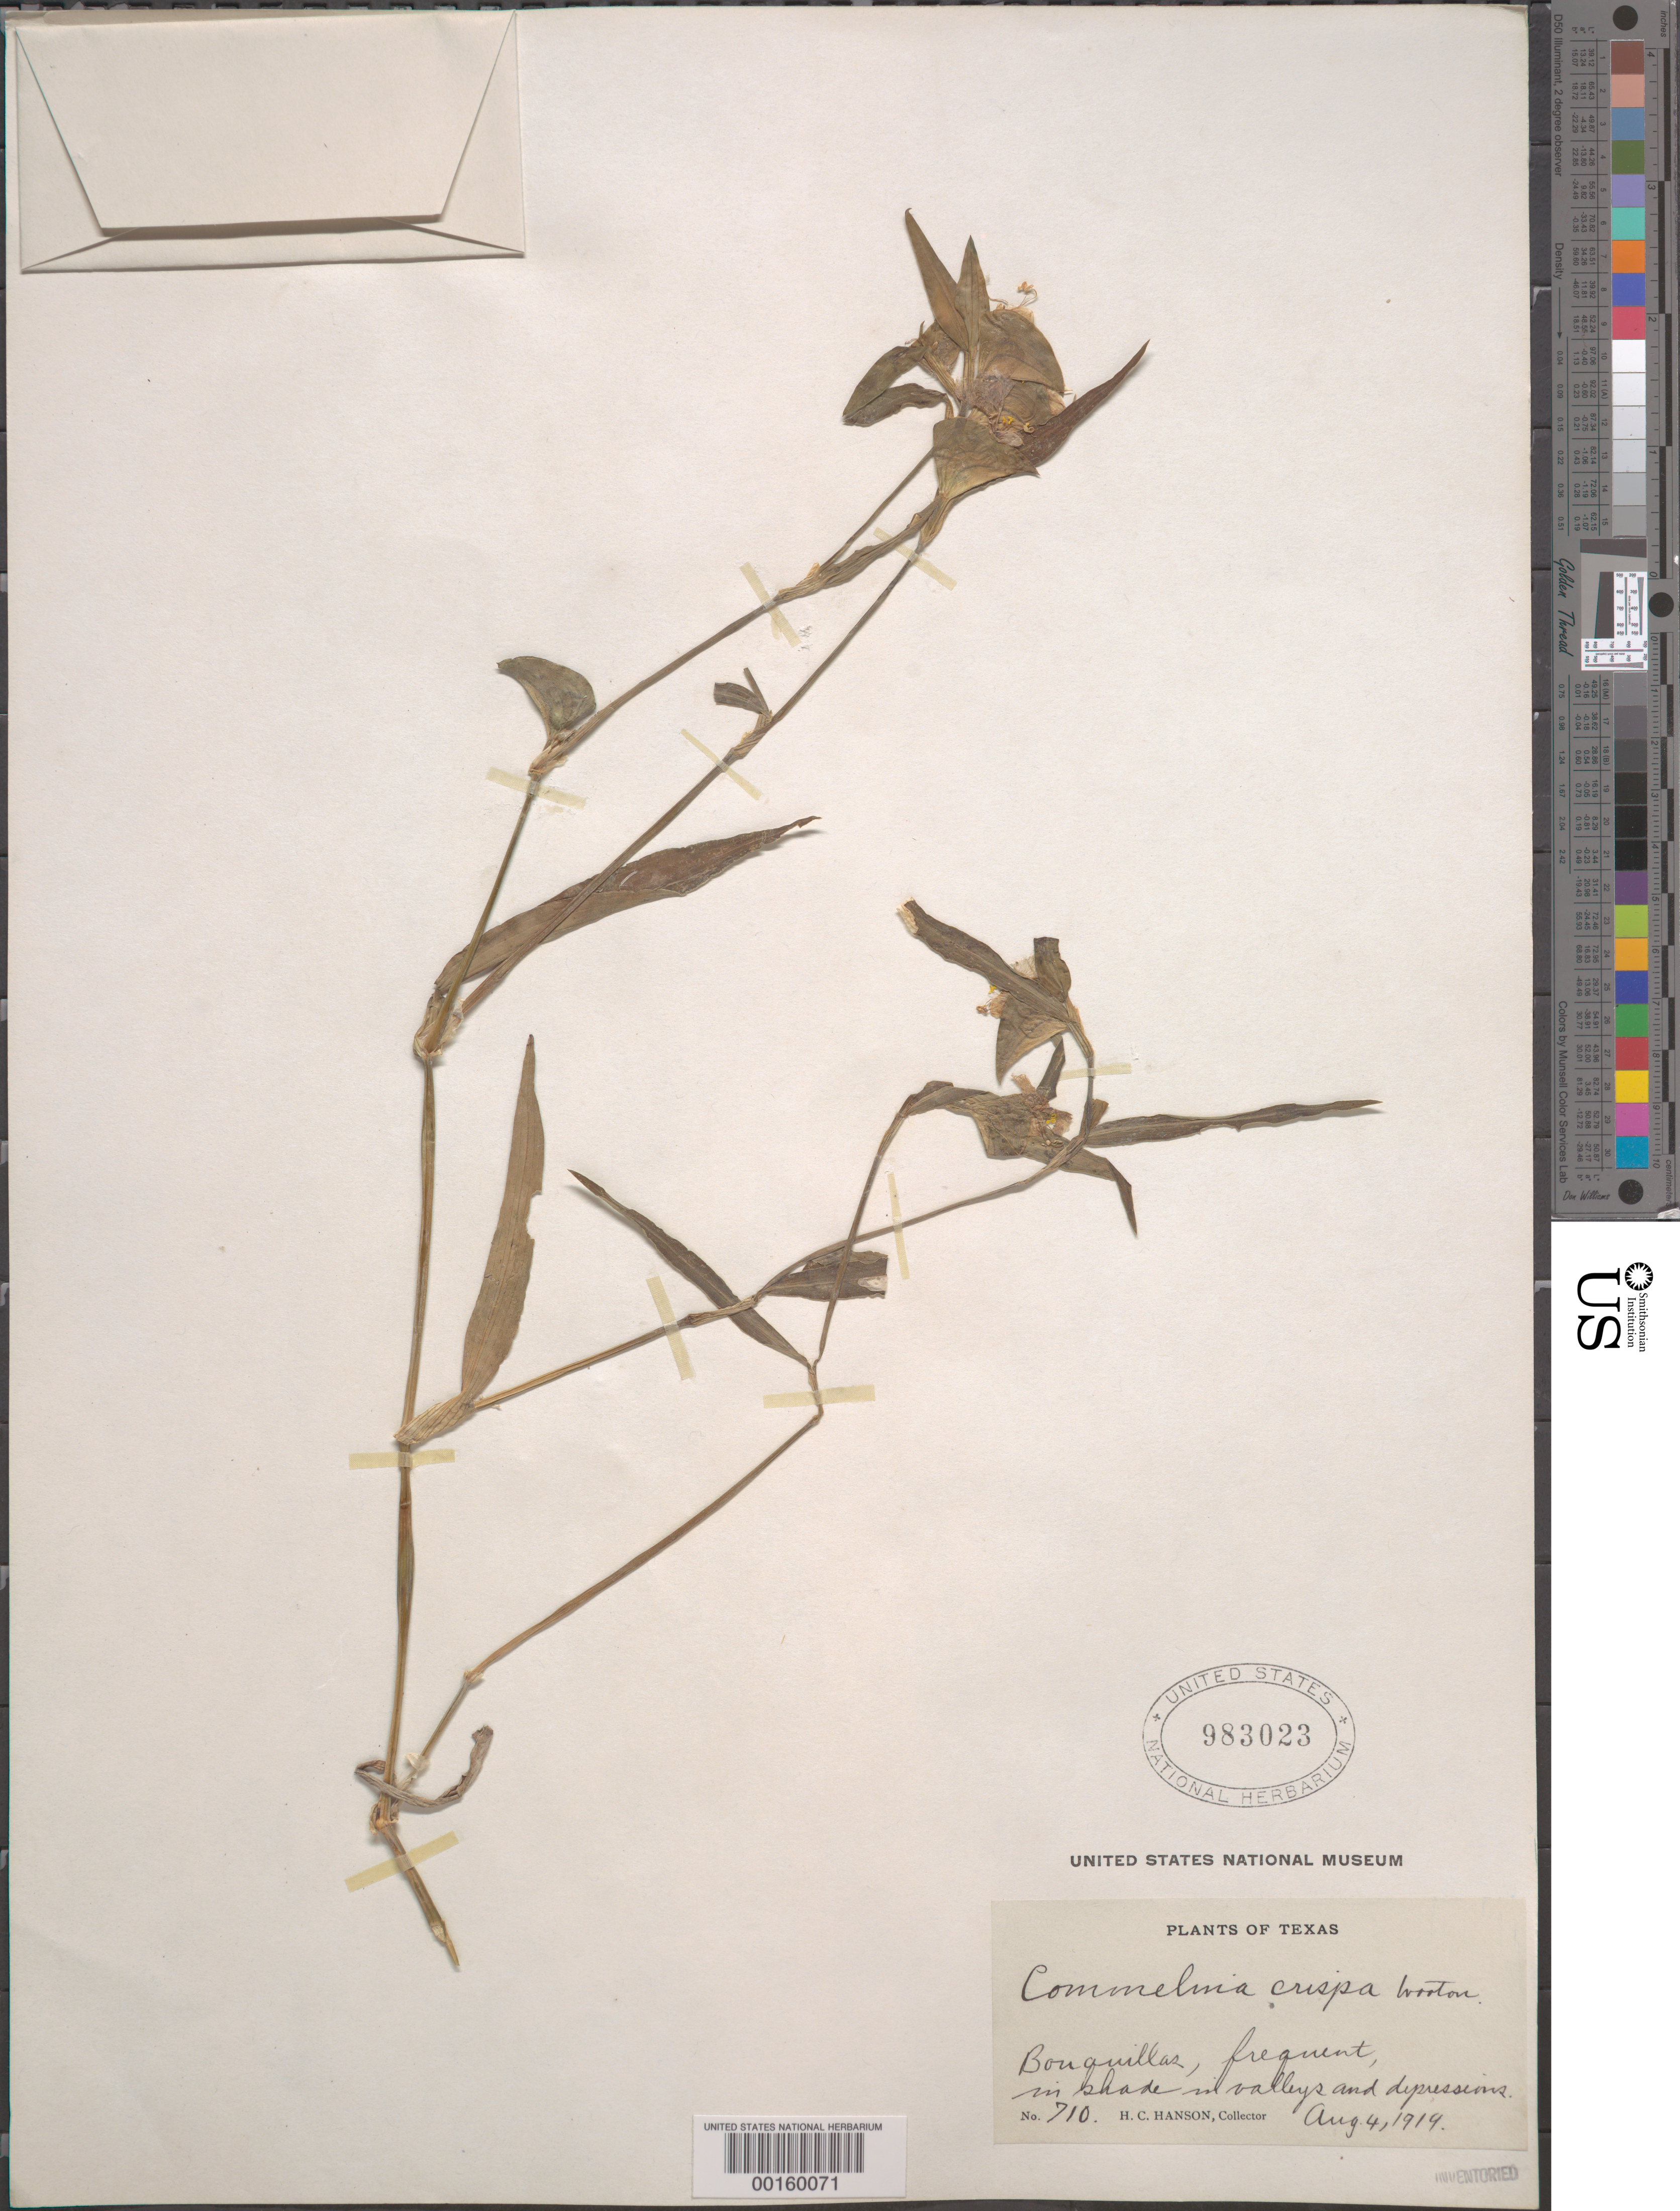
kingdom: Plantae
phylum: Tracheophyta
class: Liliopsida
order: Commelinales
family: Commelinaceae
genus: Commelina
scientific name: Commelina erecta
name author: L.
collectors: H. Hanson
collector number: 710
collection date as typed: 04 Aug 1919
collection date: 1919-08-04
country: United States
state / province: Texas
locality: Bouquillas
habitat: In shade in valleys and depressions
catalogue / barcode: US 983023